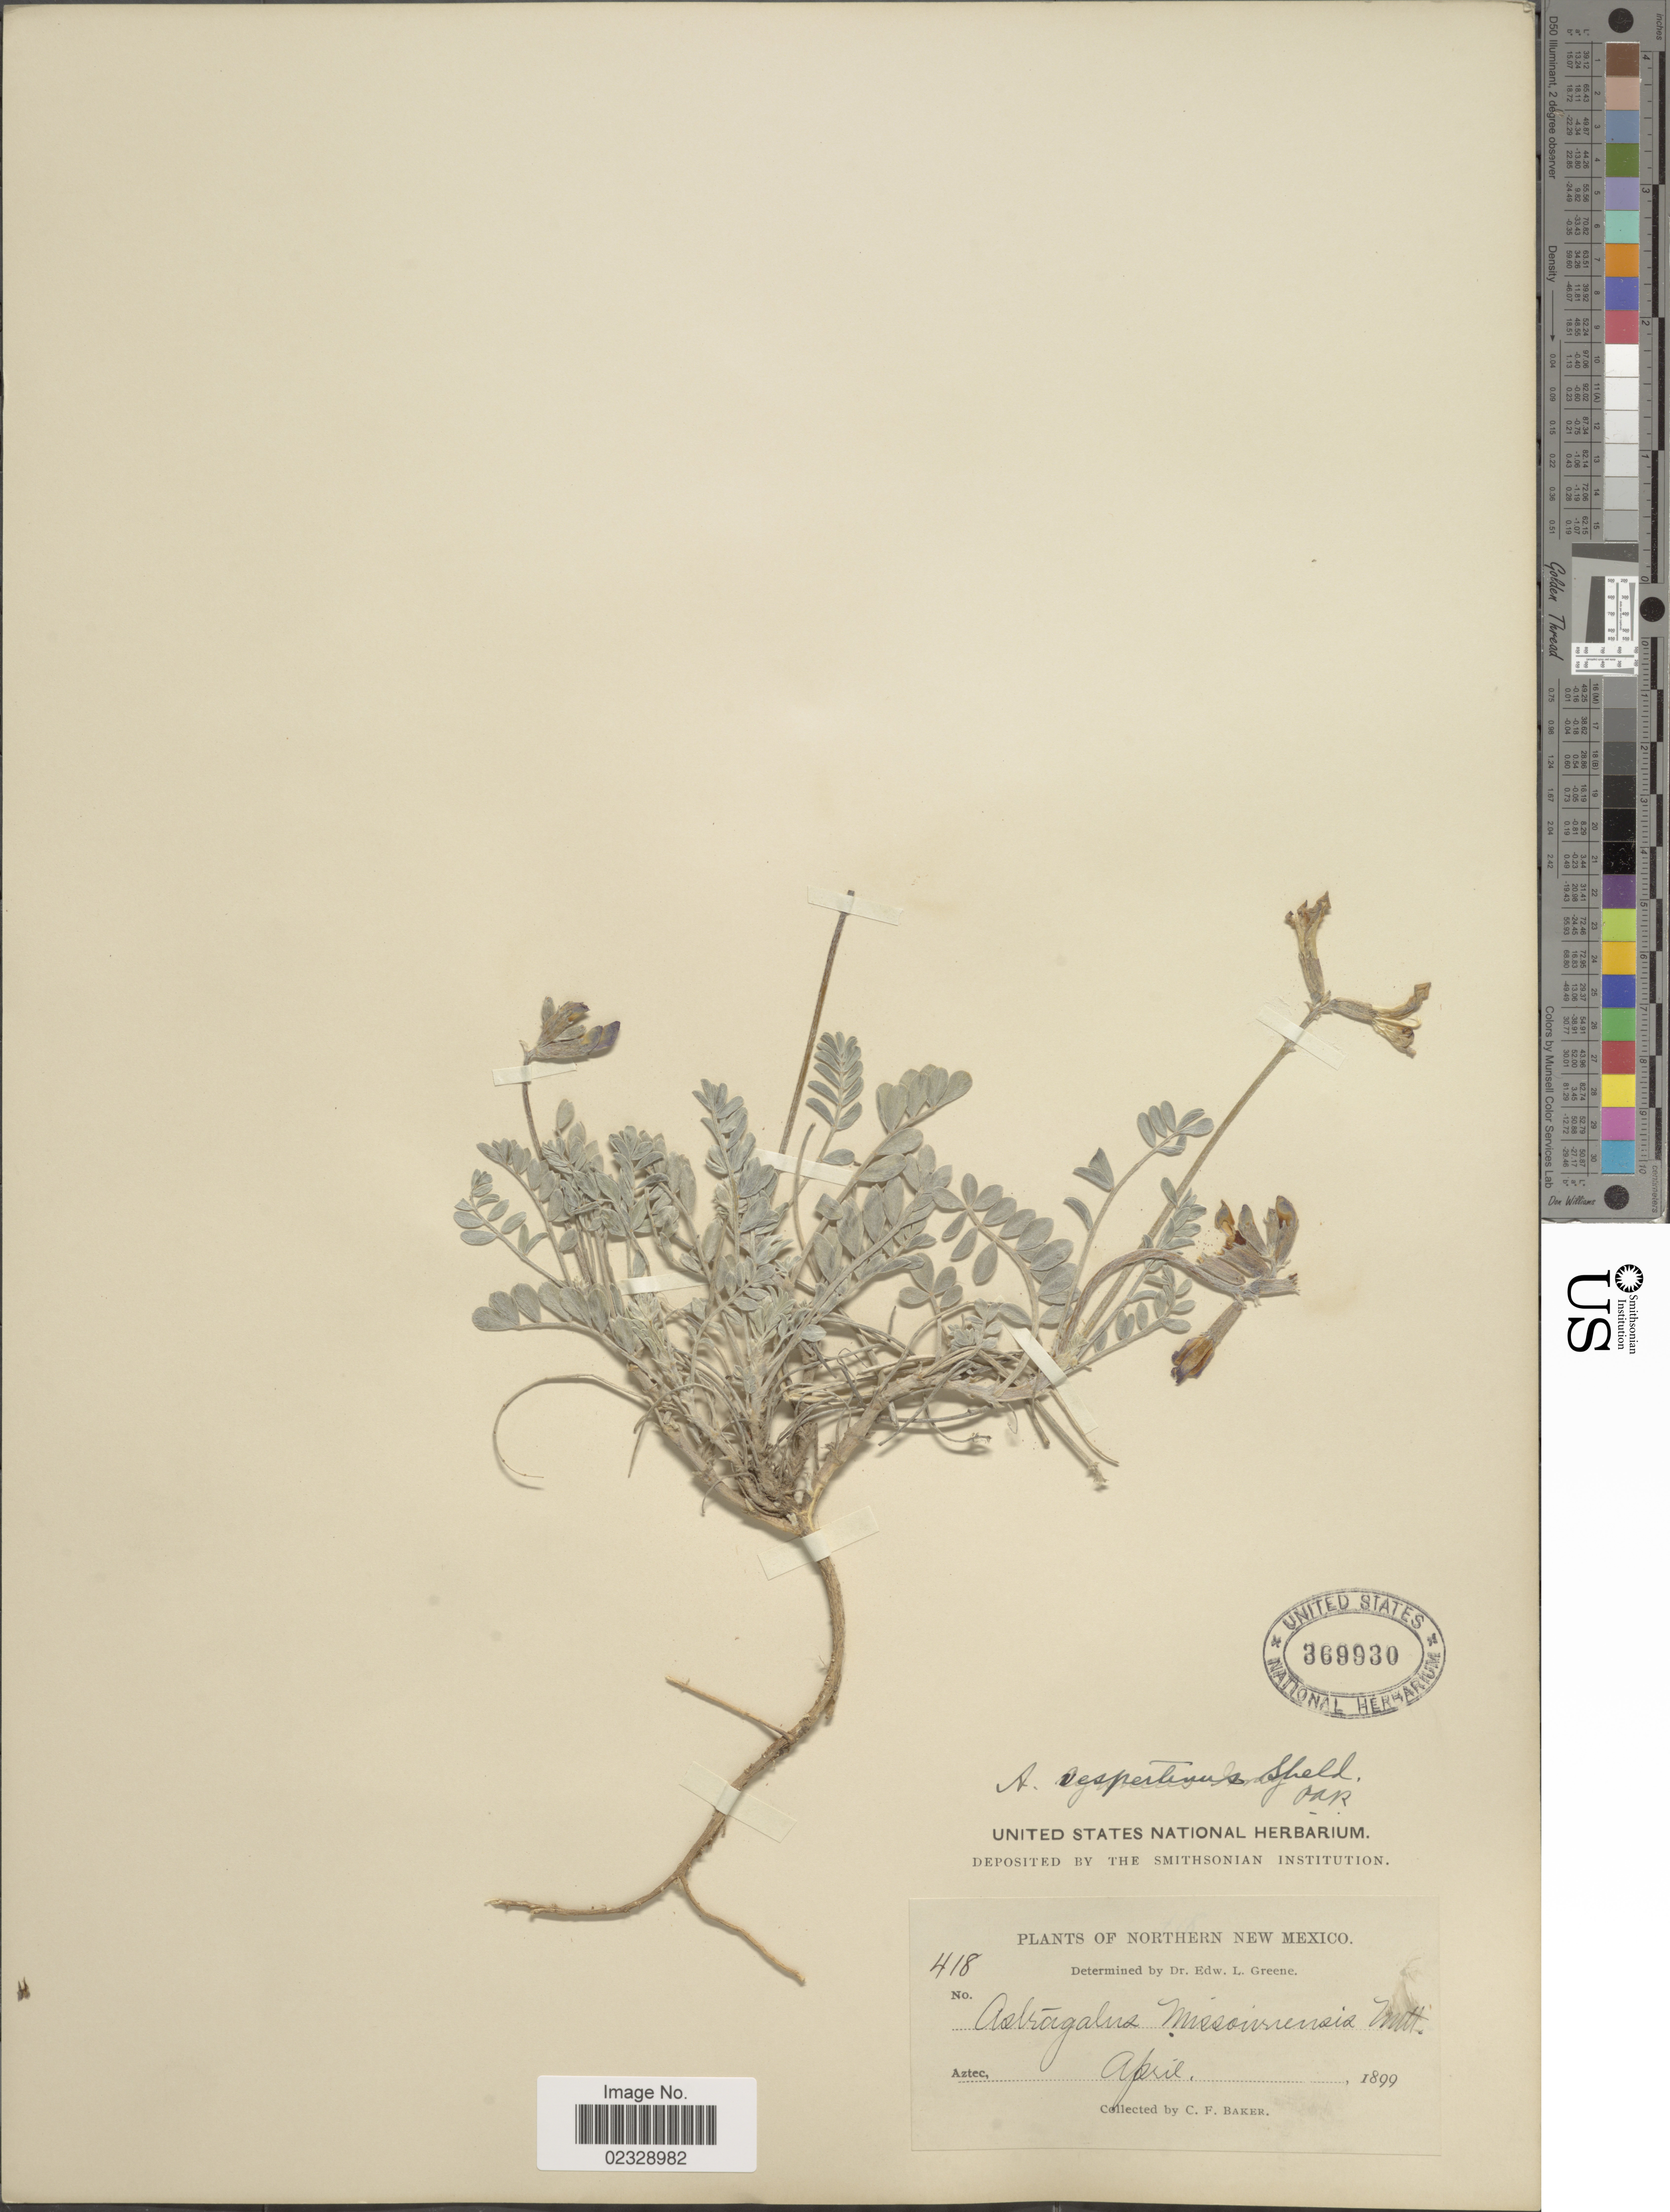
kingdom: Plantae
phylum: Tracheophyta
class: Magnoliopsida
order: Fabales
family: Fabaceae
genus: Astragalus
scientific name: Astragalus vespertinus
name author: E. Sheld.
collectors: C. F. Baker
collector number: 418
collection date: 1899-04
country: United States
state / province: New Mexico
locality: Northern New Mexico, Aztec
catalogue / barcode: US 369930